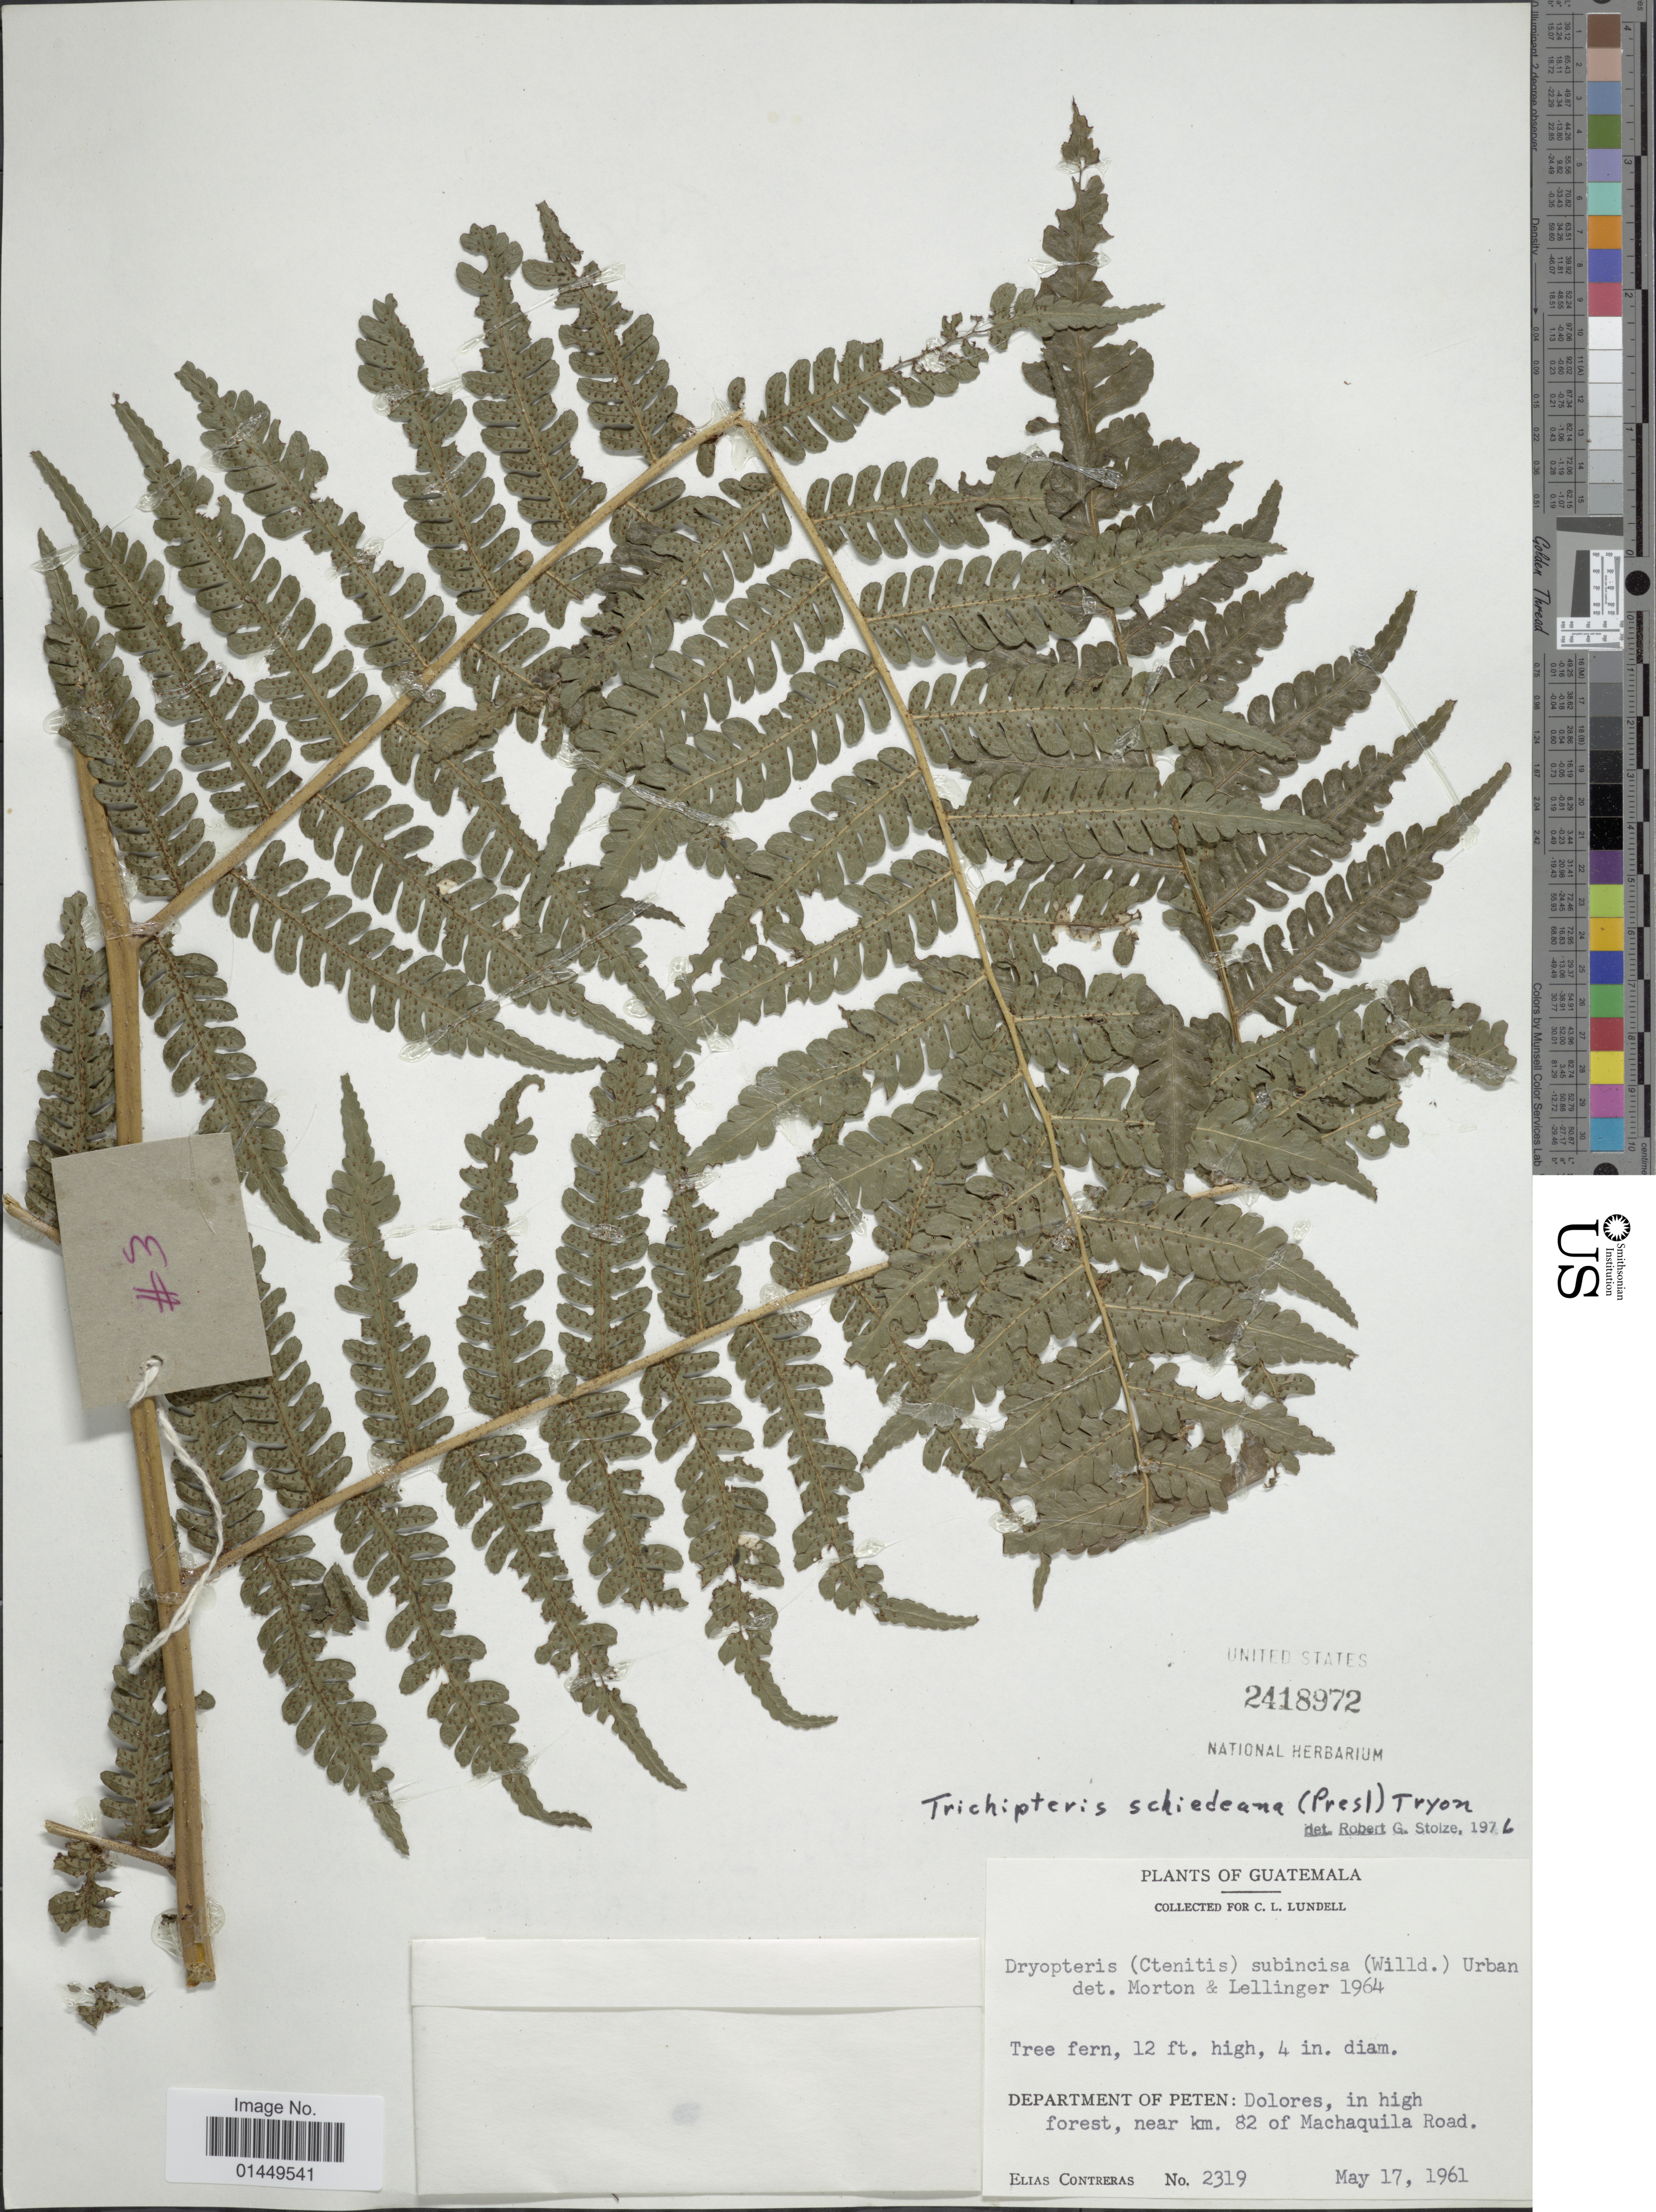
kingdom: Plantae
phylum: Tracheophyta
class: Polypodiopsida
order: Cyatheales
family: Cyatheaceae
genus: Cyathea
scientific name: Cyathea schiedeana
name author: (C. Presl) Domin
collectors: E. Contreras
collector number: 2319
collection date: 1961-04-17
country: Guatemala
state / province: El Petén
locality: Department of Peten: Dolores, in high forest, near km. 82 of Machaquila Road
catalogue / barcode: US 2418972